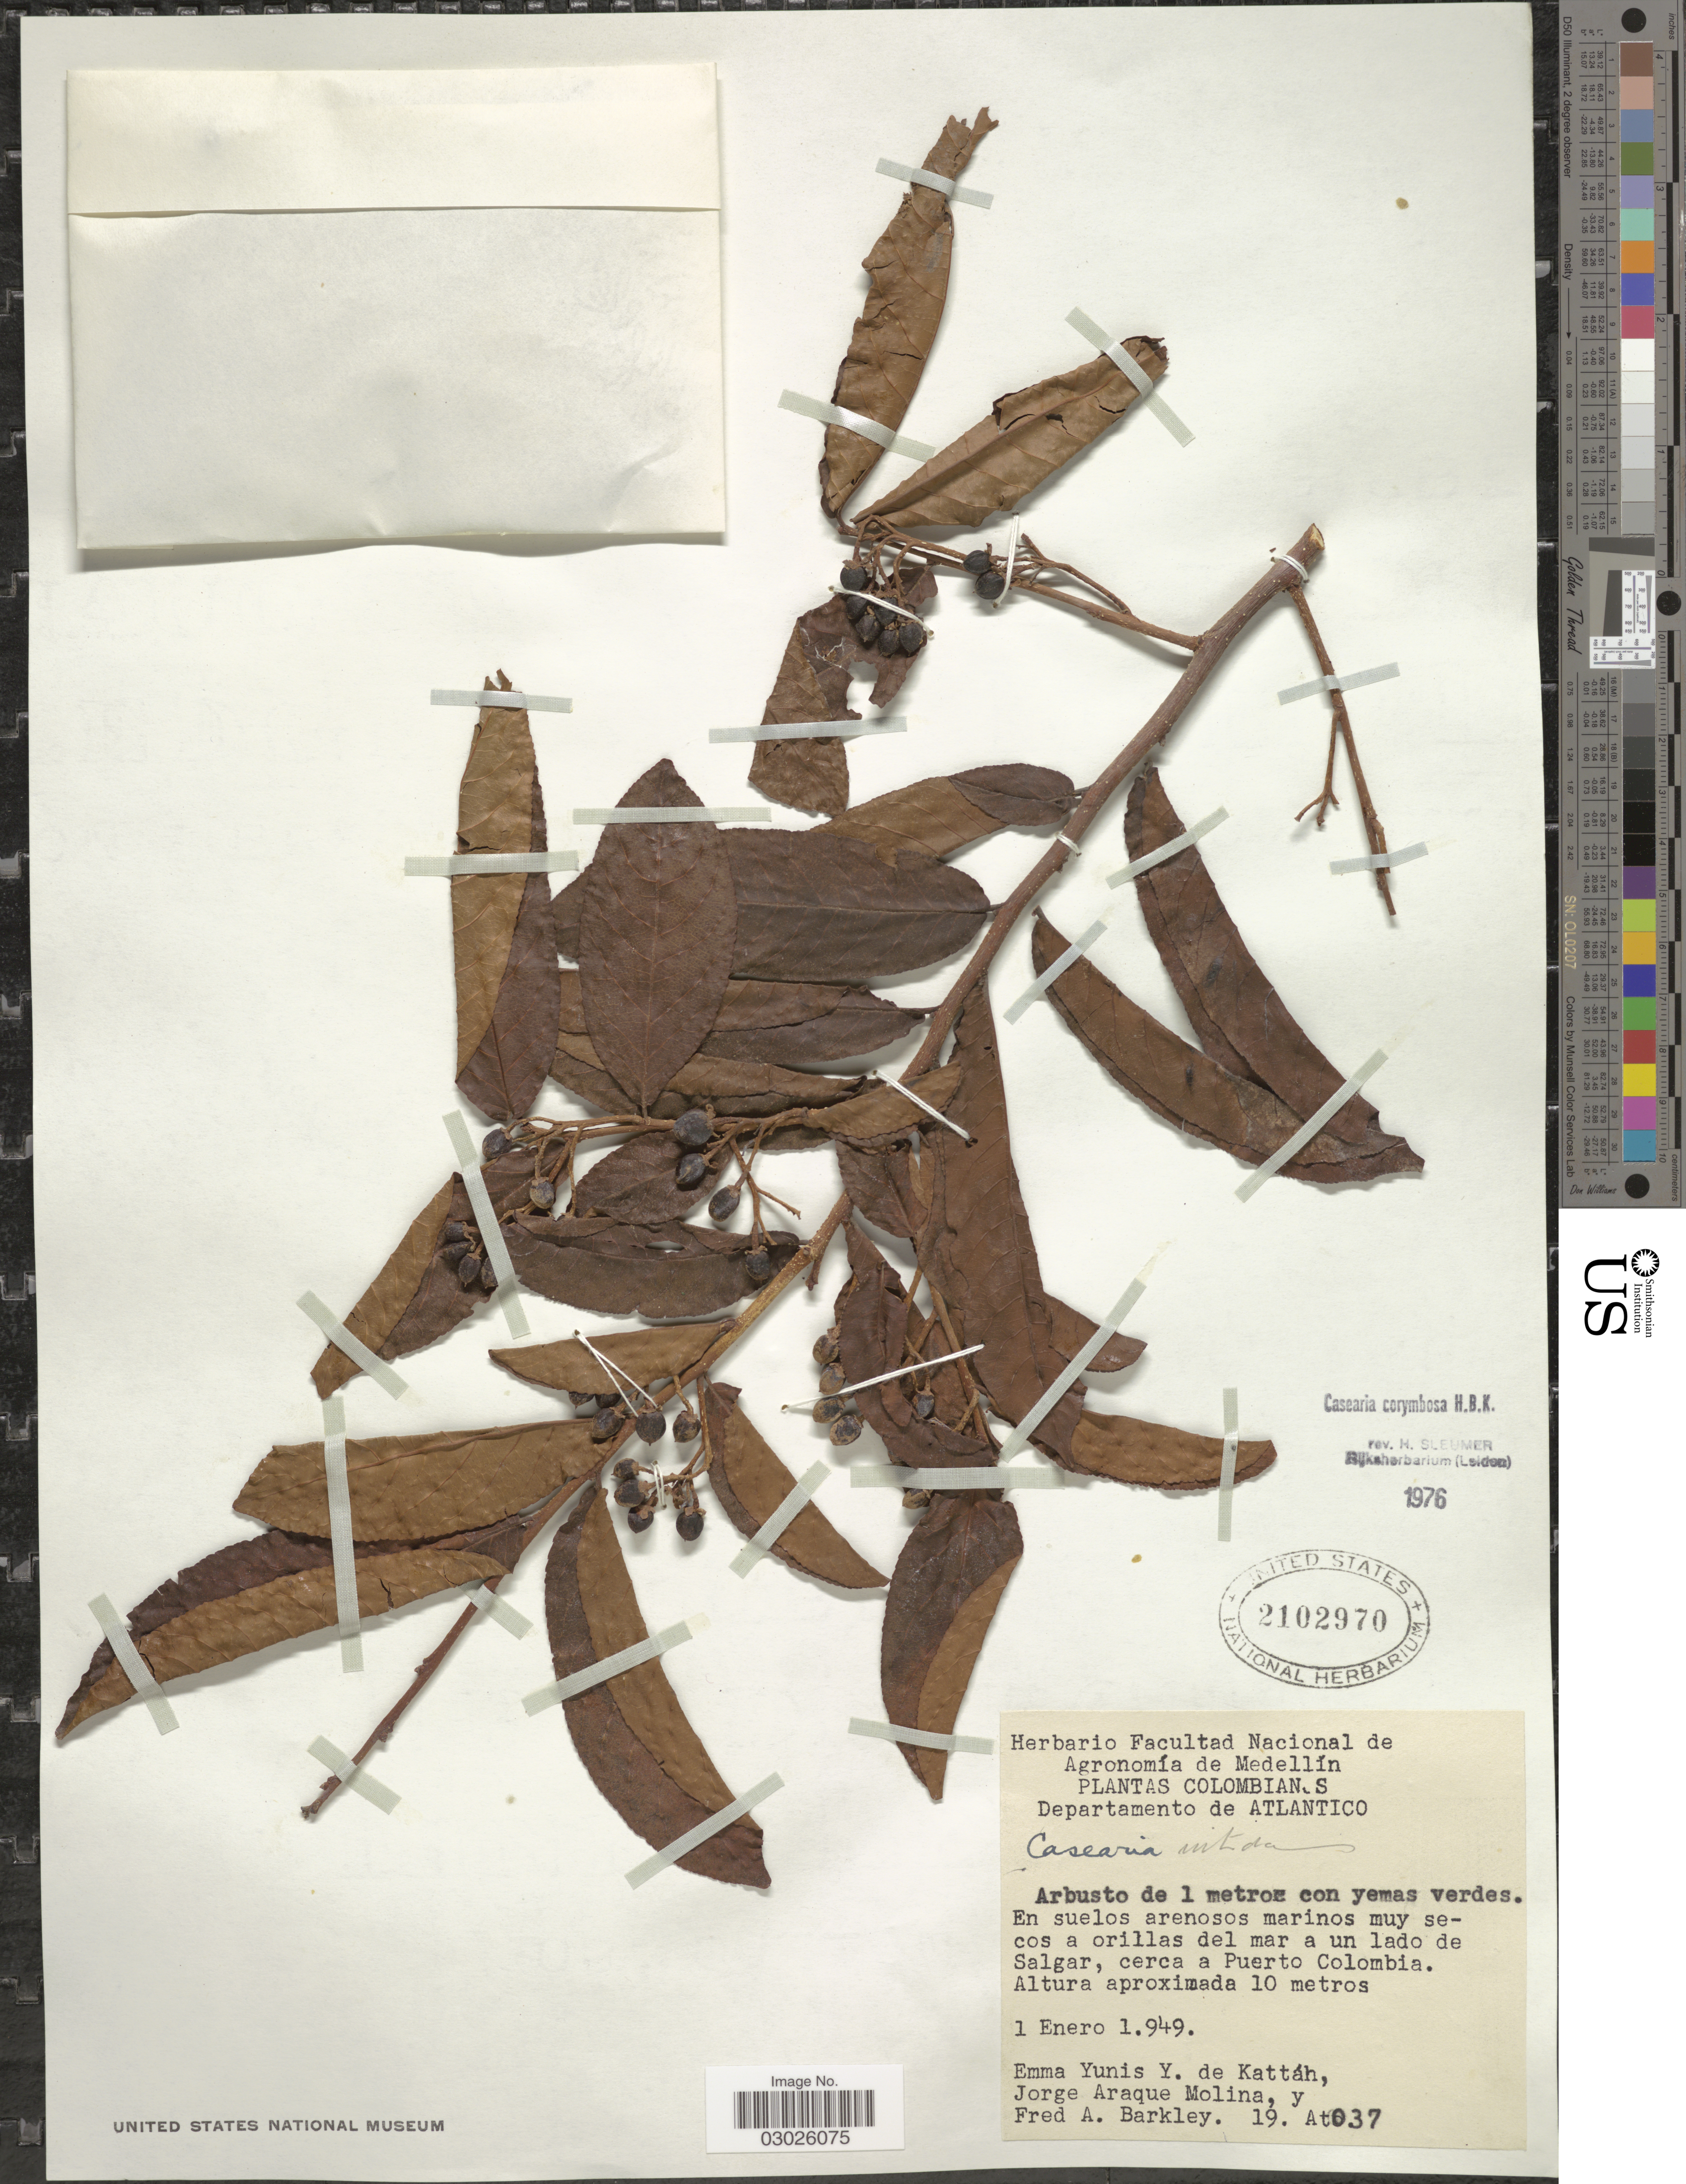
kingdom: Plantae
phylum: Tracheophyta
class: Magnoliopsida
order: Malpighiales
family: Salicaceae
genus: Casearia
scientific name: Casearia corymbosa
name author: Kunth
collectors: E. de Kattáh, J. A. Molina & F. A. Barkley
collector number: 19. At 037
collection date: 1949-01-01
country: Colombia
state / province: Atlántico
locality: Departamento de Atlantico, En suelos arenosos marinos muy secos a orillas del mar a un lado de Salgar, cerca a Puerto Colombia.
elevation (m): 10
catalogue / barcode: US 2102970